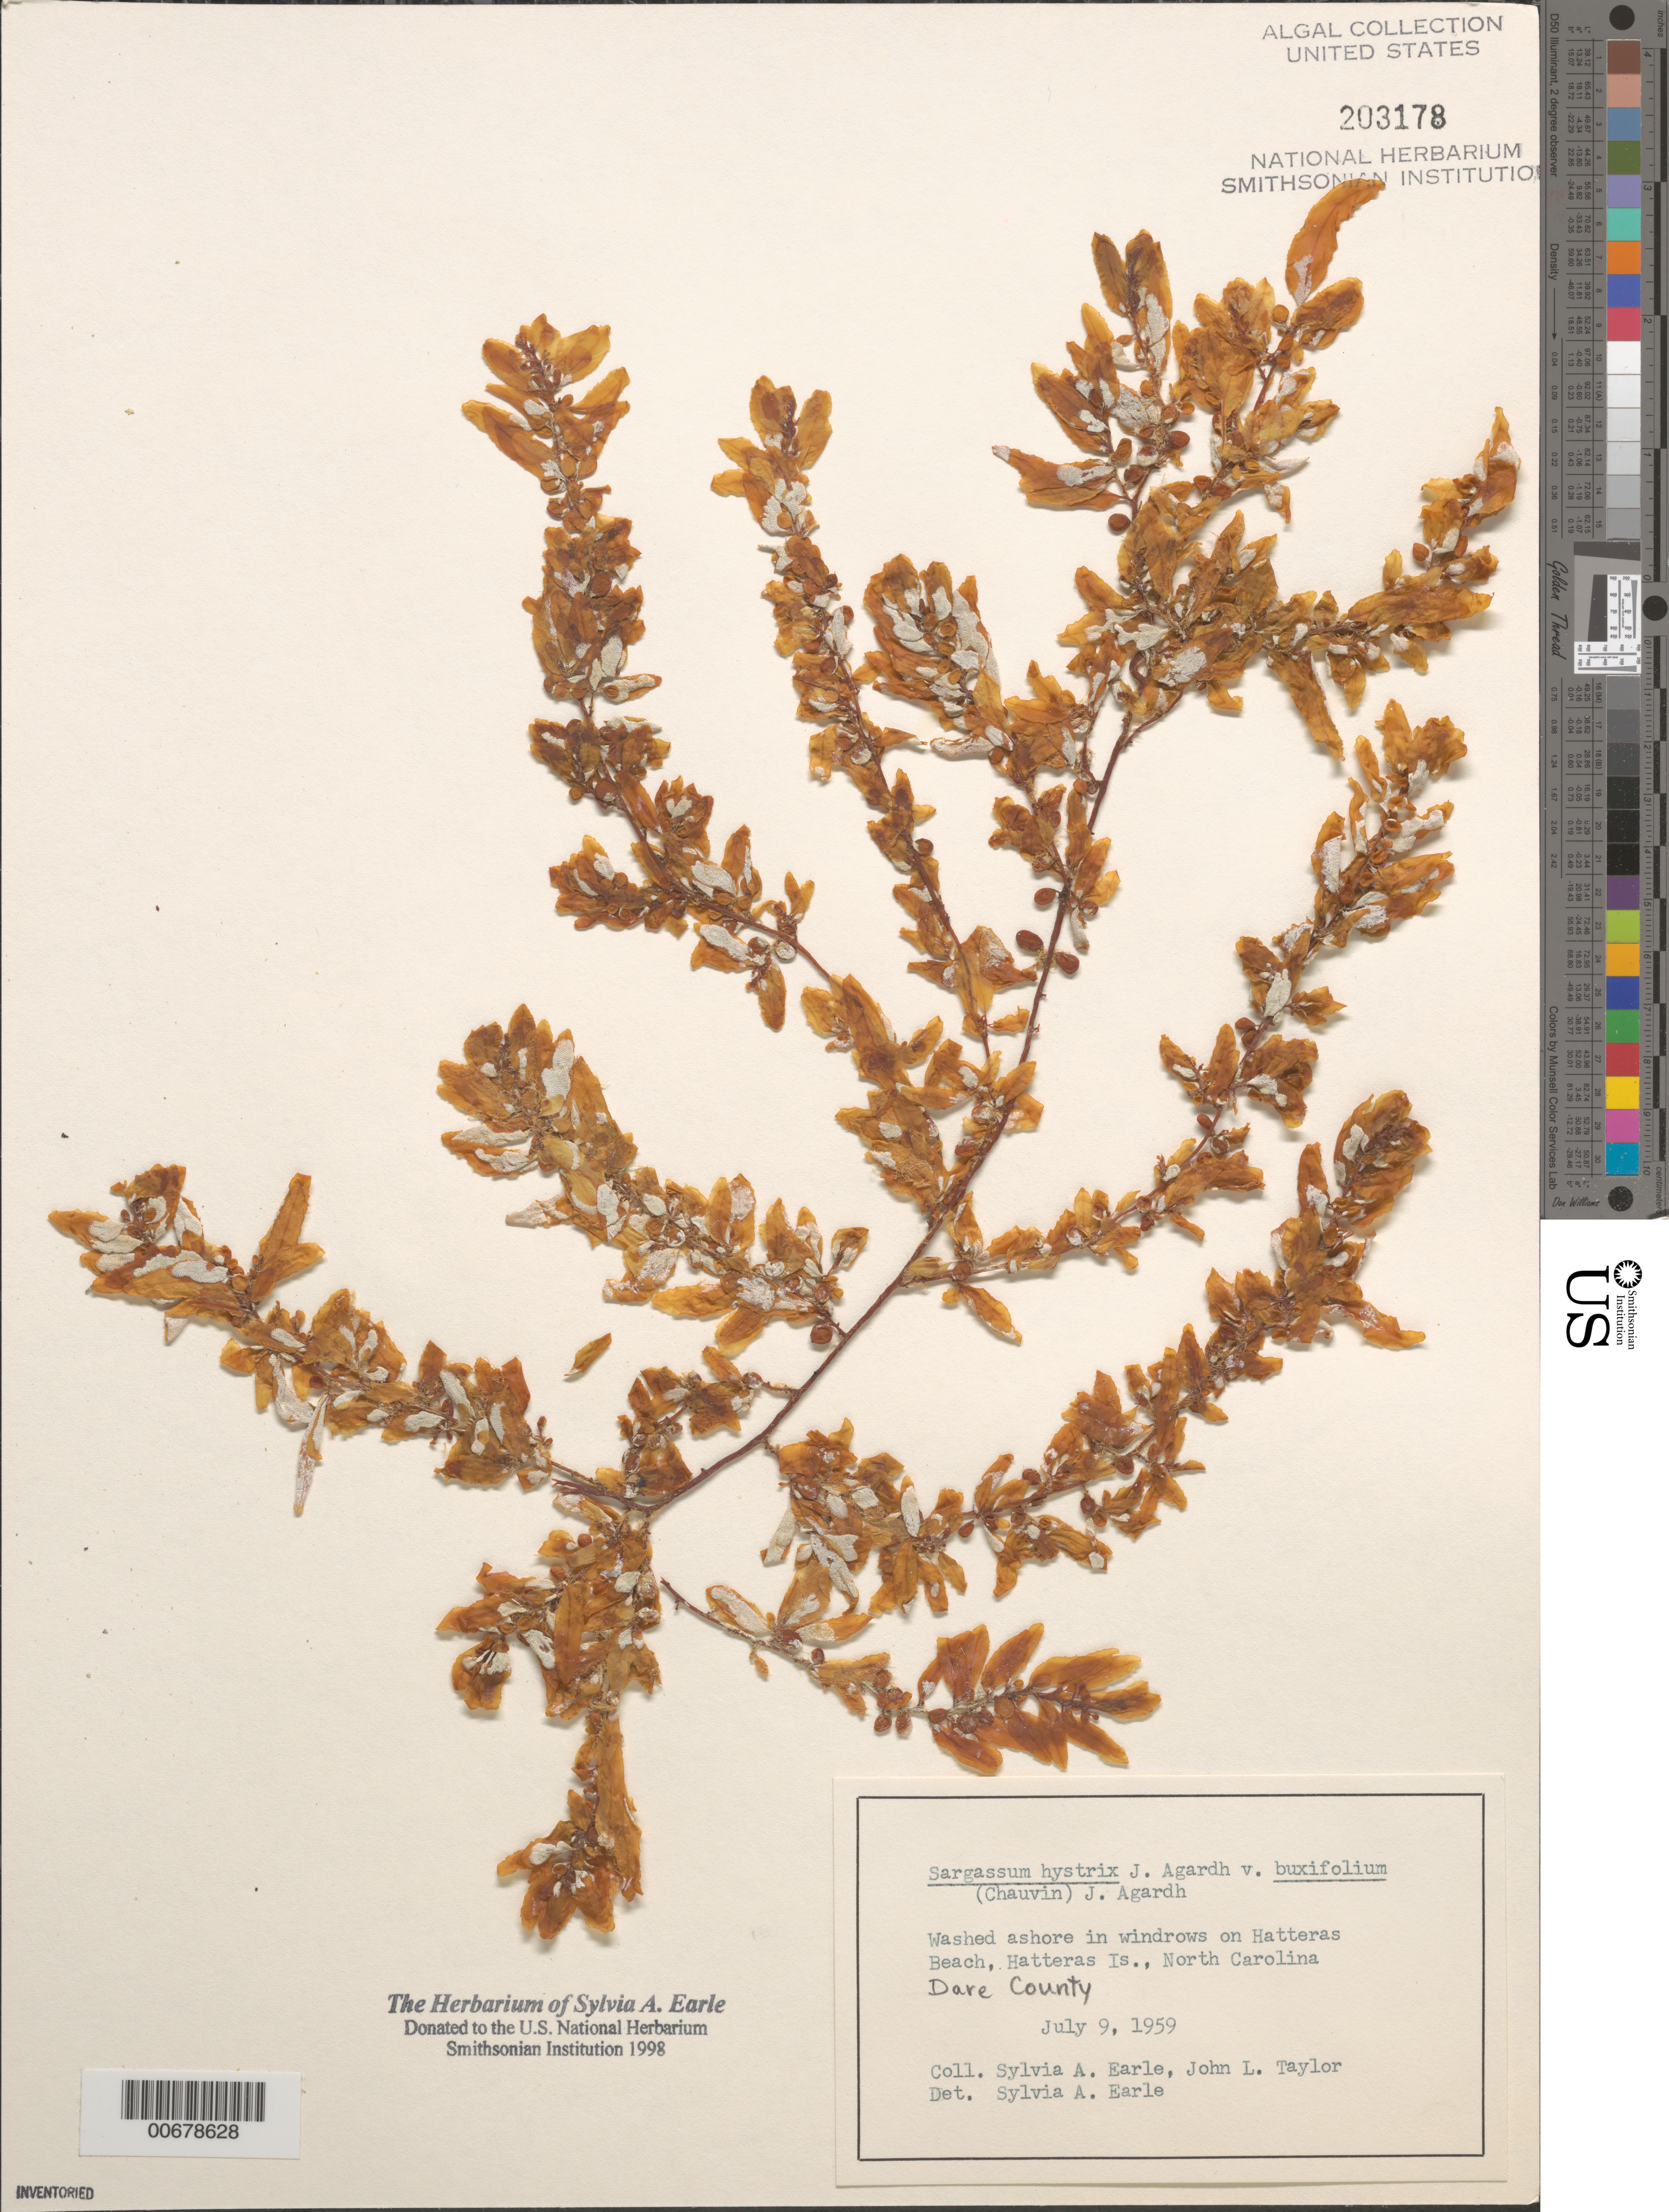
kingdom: Chromista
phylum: Ochrophyta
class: Phaeophyceae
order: Fucales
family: Sargassaceae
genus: Sargassum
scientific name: Sargassum hystrix var. buxifolium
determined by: Earle, S. A.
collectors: S. A. Earle & J. L. Taylor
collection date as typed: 09 Jul 1959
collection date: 1959-07-09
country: United States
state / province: North Carolina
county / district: Dare County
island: Hatteras Island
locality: Hatteras Beach, Hatteras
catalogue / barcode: US 203178